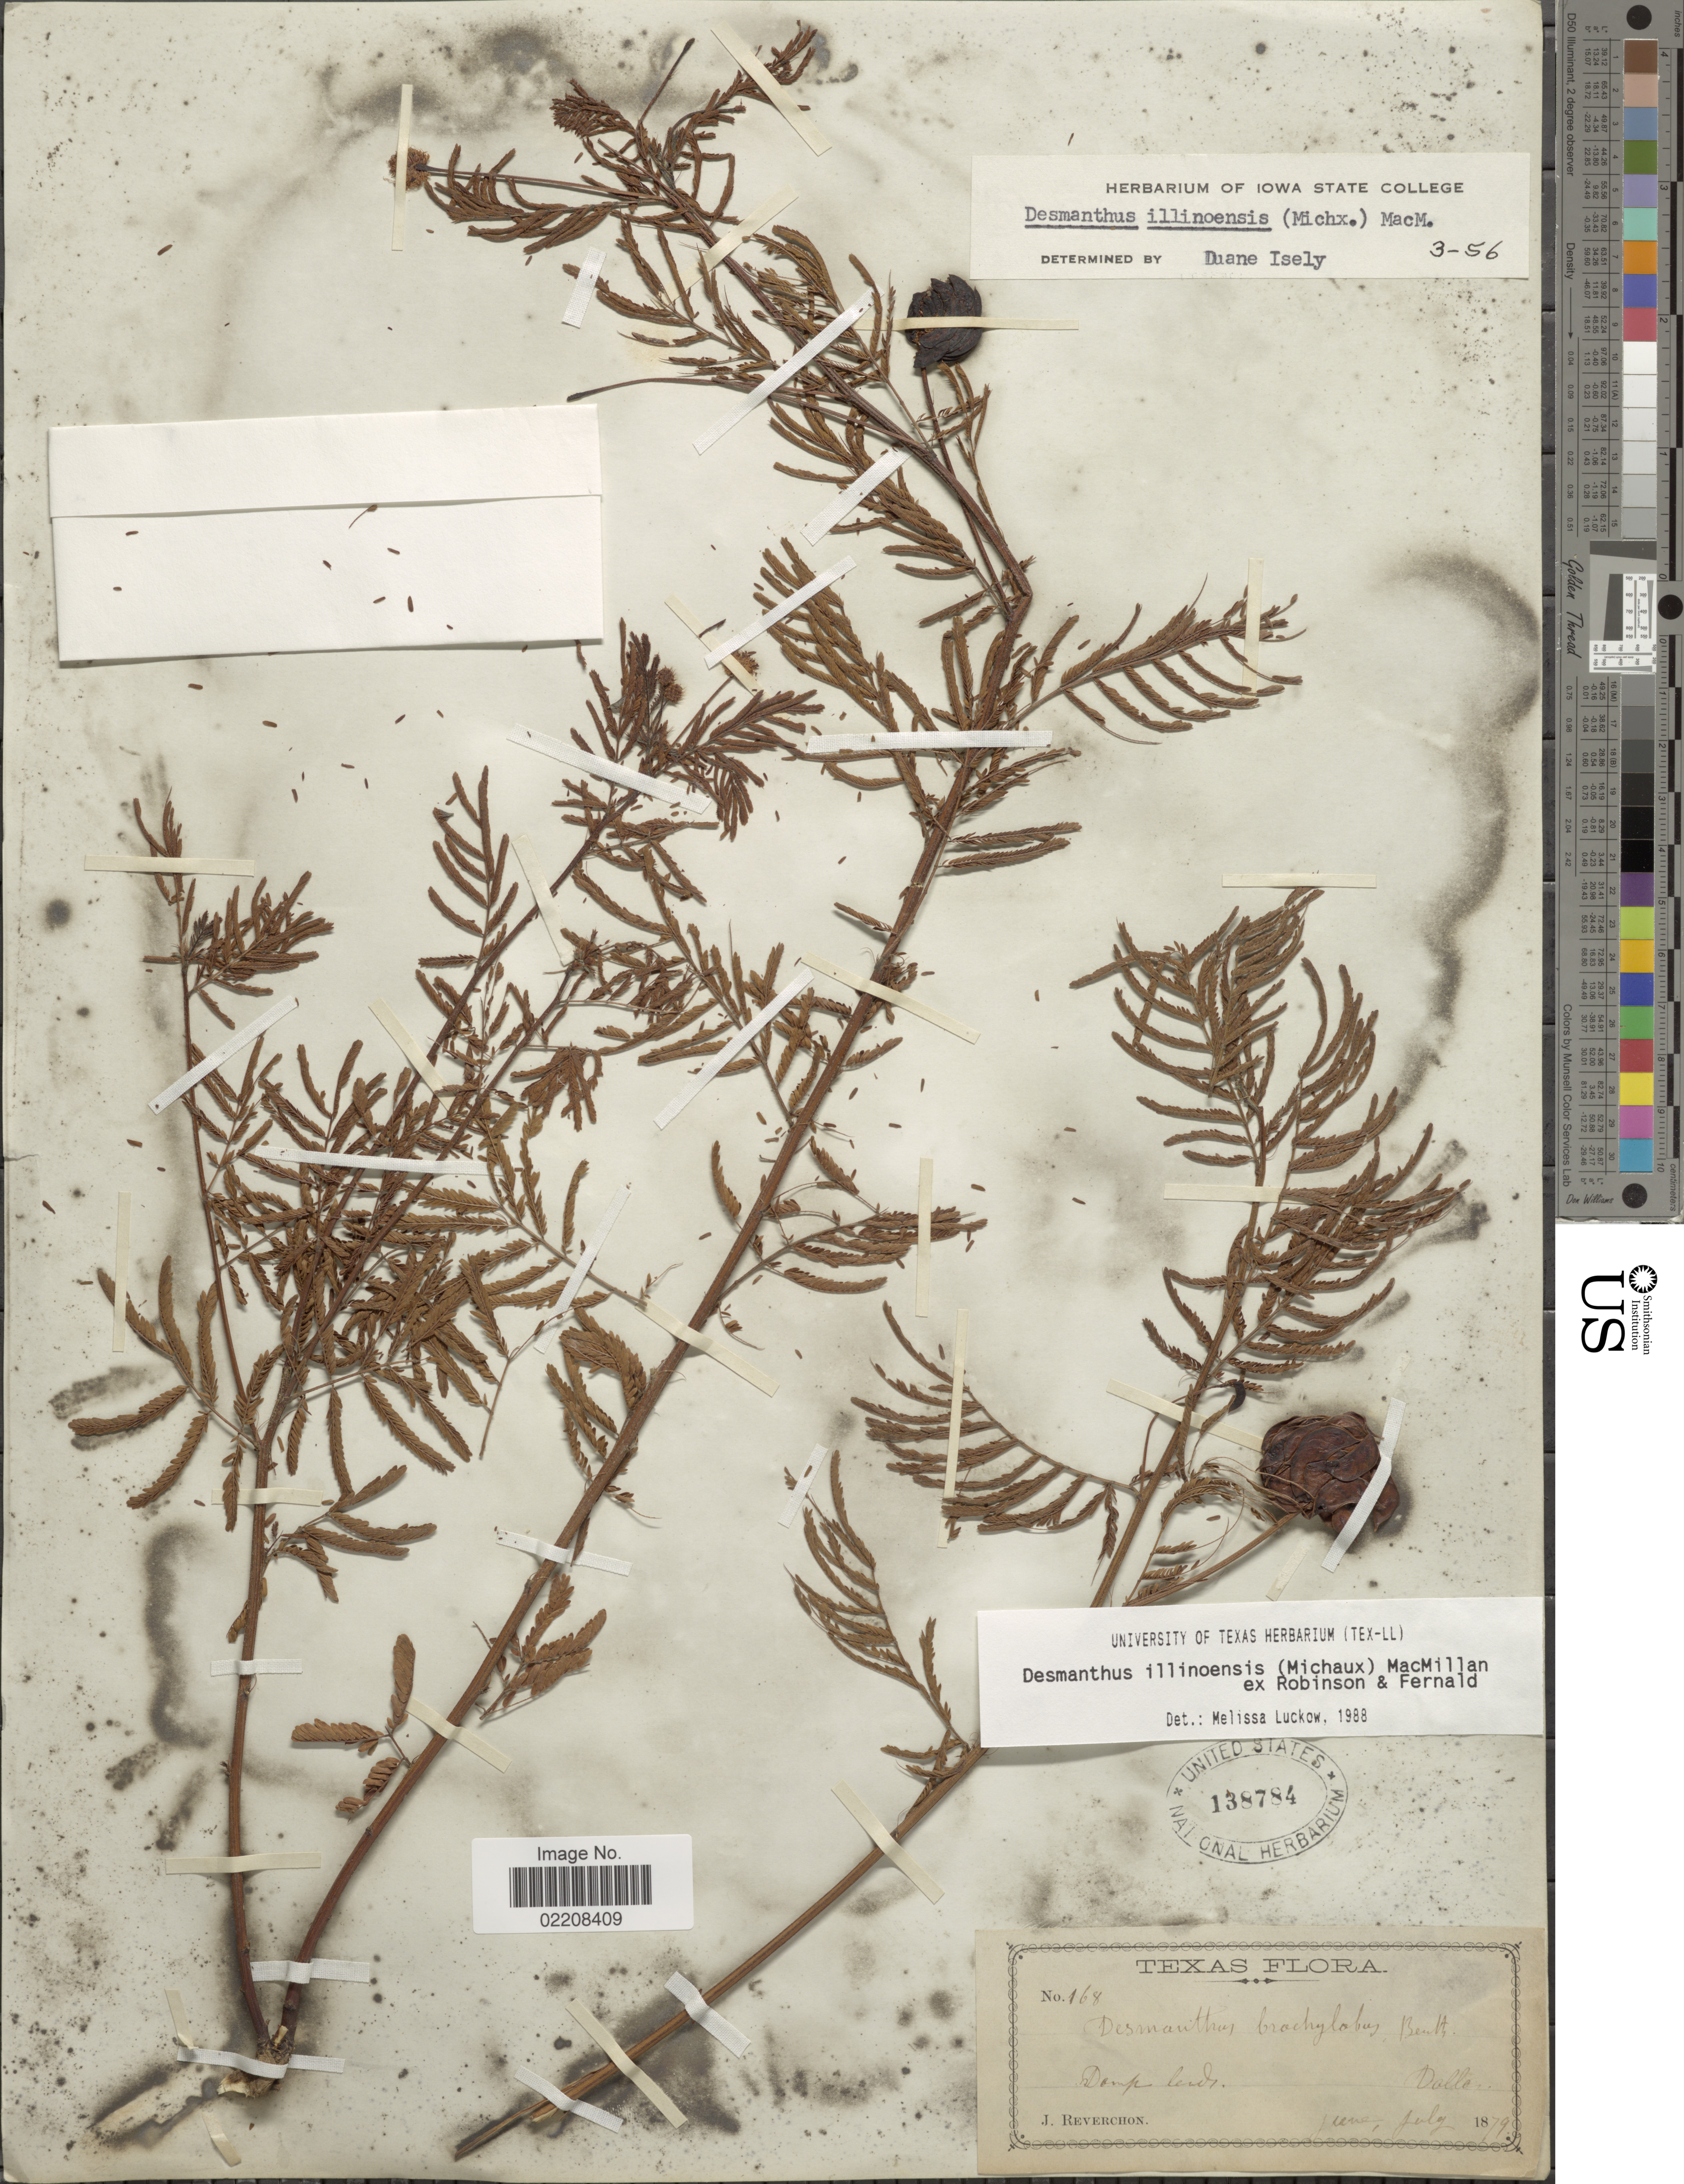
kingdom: Plantae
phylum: Tracheophyta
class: Magnoliopsida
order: Fabales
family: Fabaceae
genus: Desmanthus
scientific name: Desmanthus illinoensis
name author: (Michx.) MacMill.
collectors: J. Reverchon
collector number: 168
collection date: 1879-06/1879-07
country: United States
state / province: Texas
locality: Dallas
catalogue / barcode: US 138784